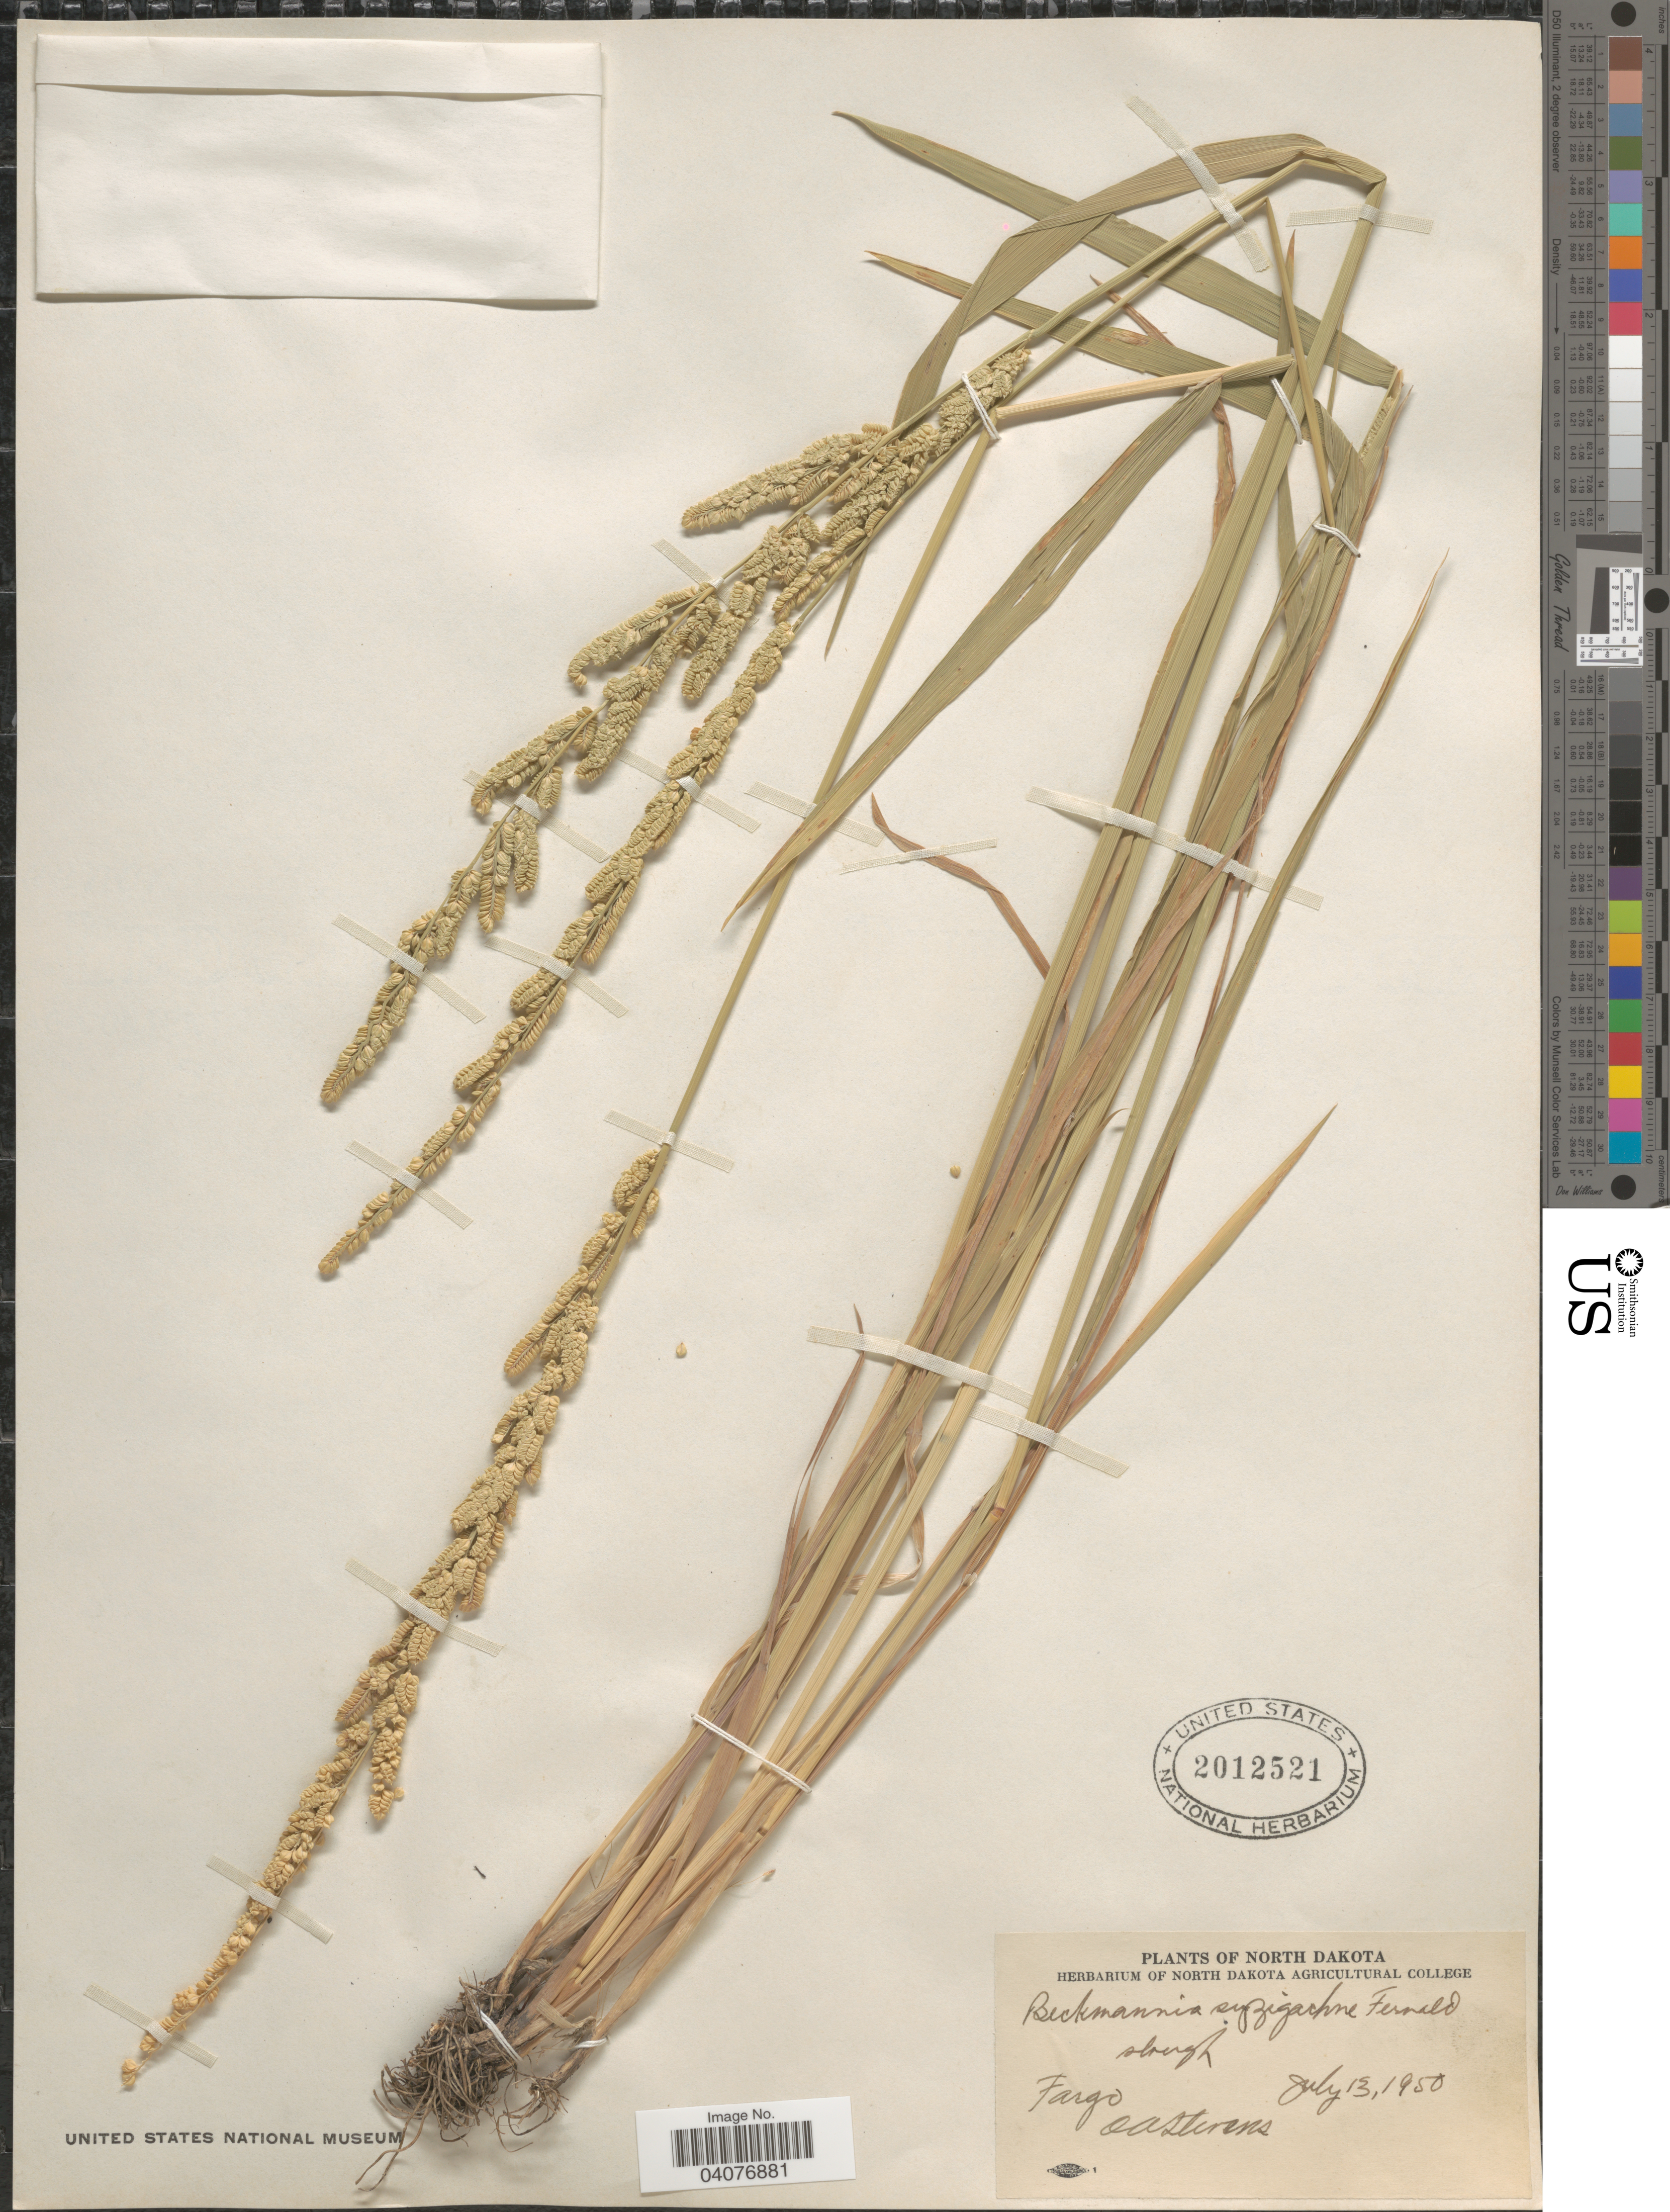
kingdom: Plantae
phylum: Tracheophyta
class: Liliopsida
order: Poales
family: Poaceae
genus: Beckmannia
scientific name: Beckmannia syzigachne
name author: (Steud.) Fernald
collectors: O. A. Stevens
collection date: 1950-07-13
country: United States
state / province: North Dakota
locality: Fargo.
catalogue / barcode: US 2012521